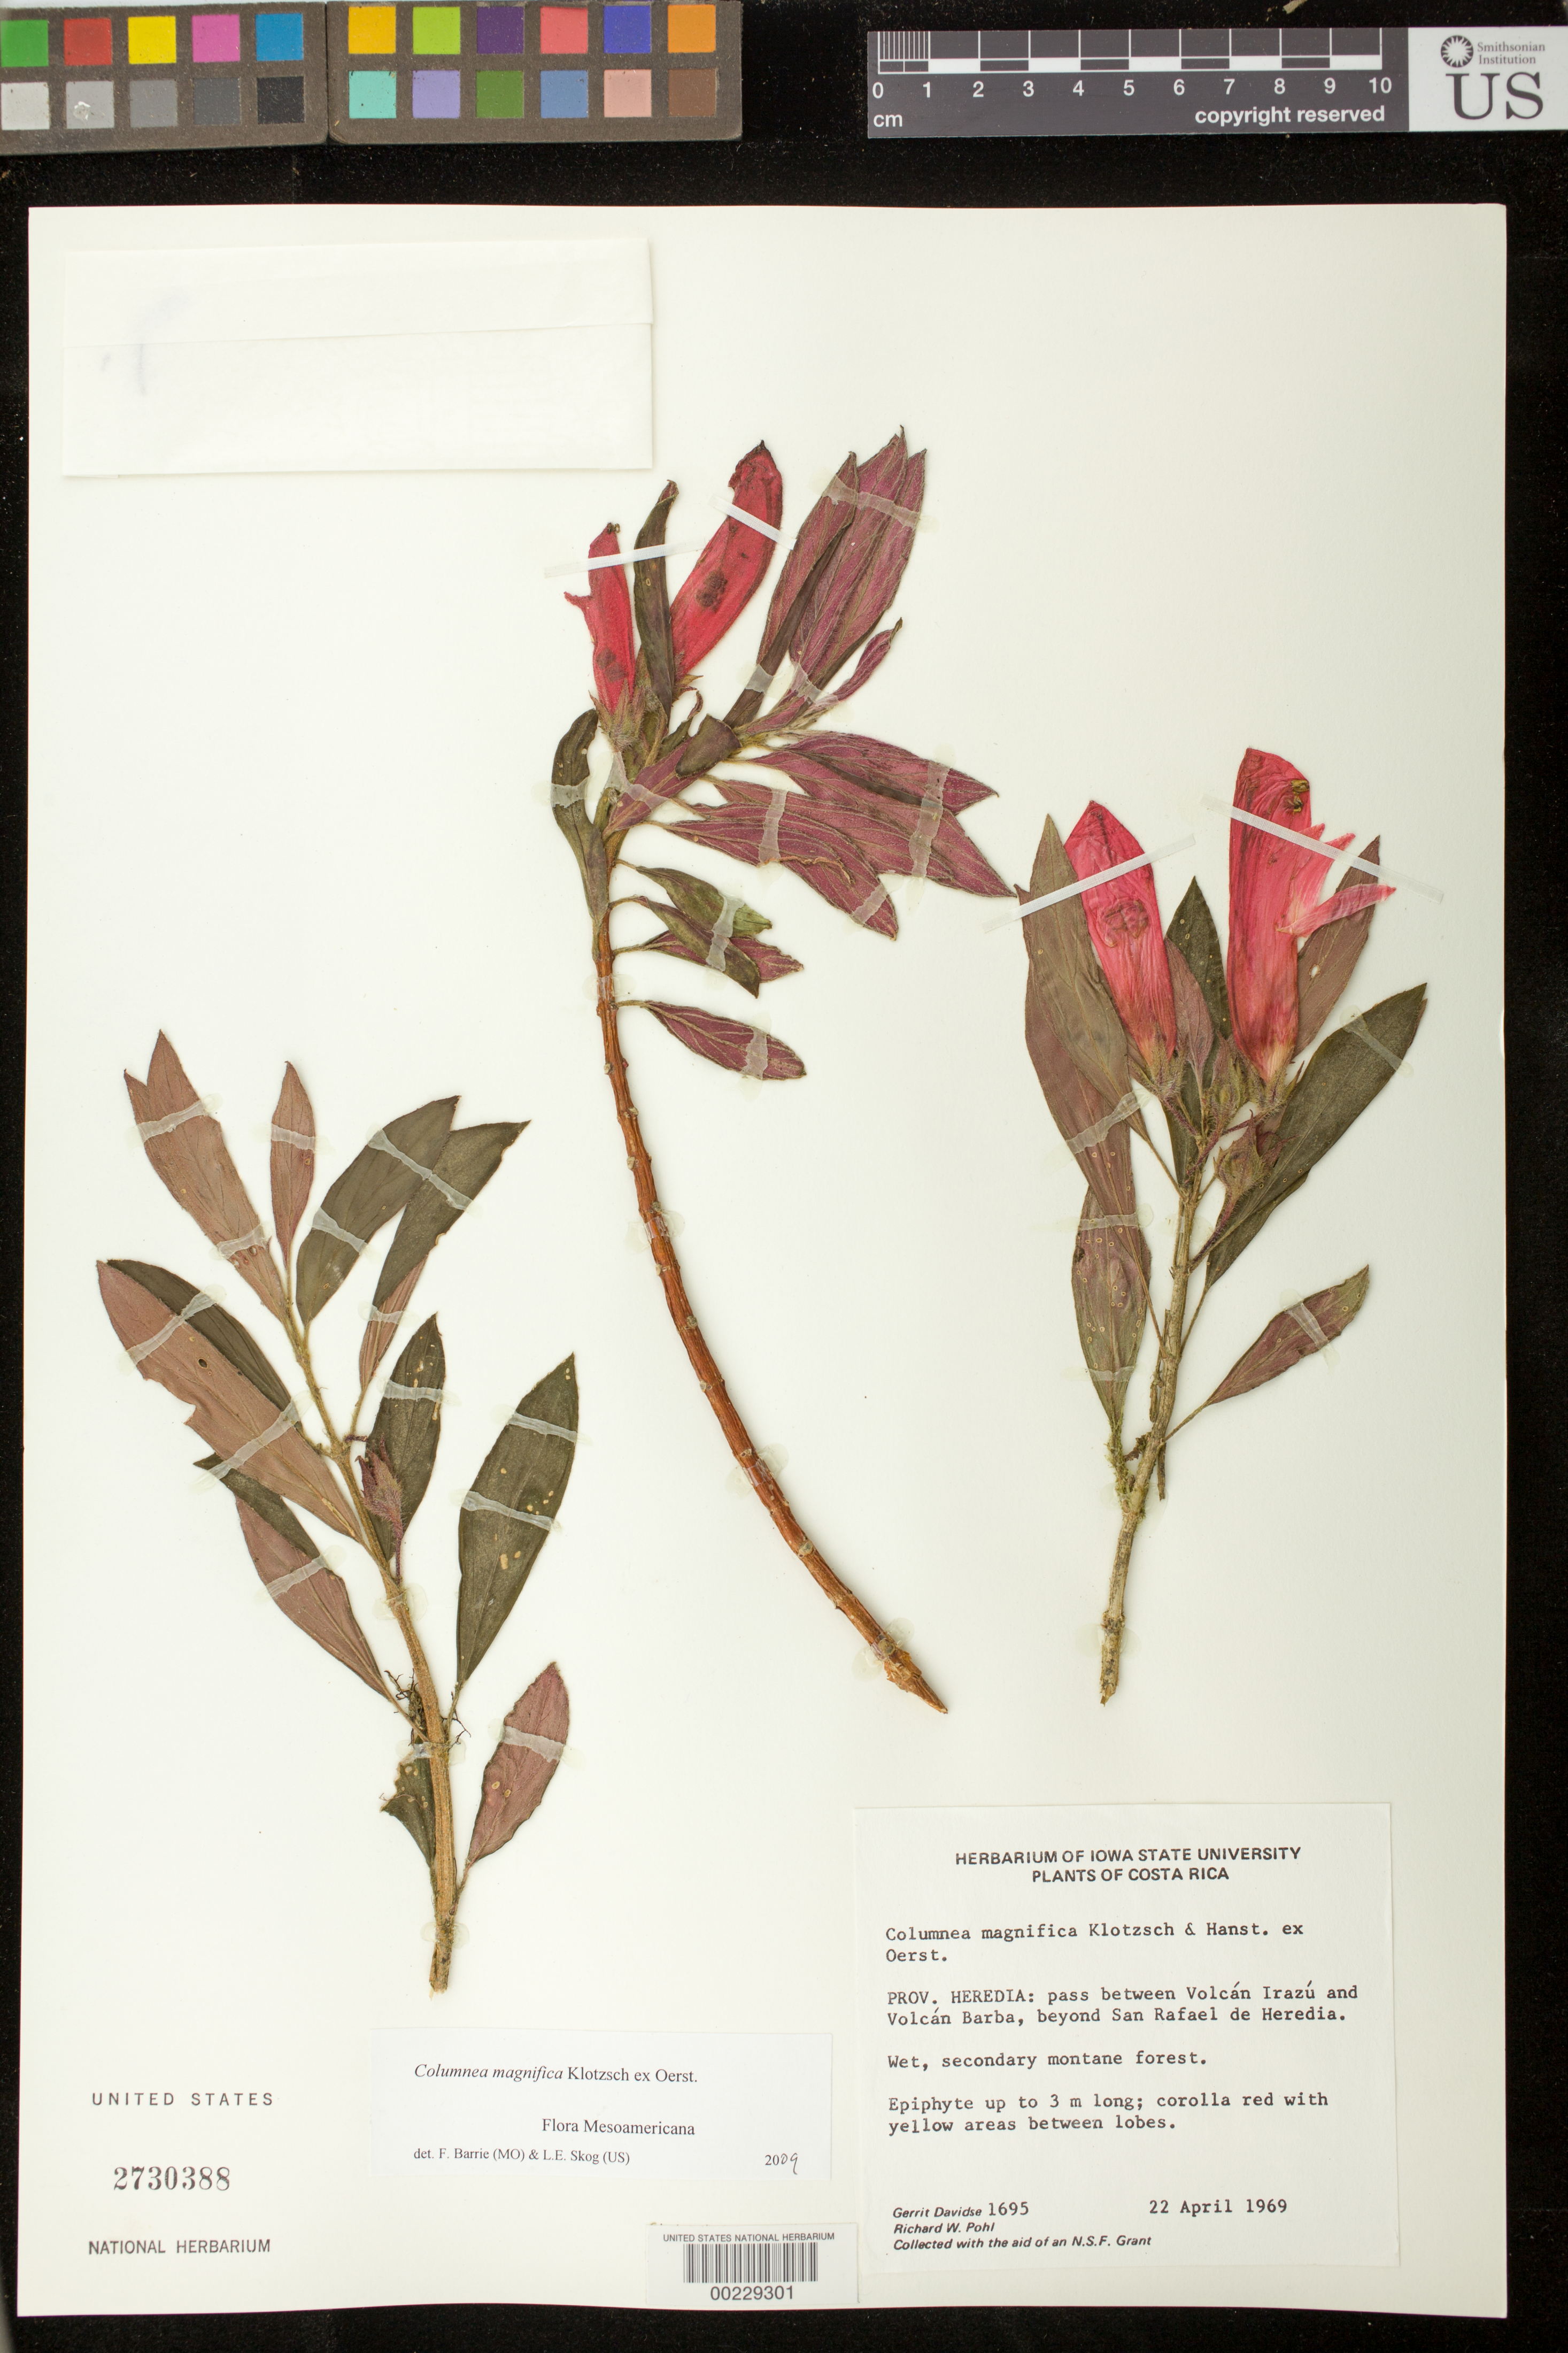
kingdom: Plantae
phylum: Tracheophyta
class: Magnoliopsida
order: Lamiales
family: Gesneriaceae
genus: Columnea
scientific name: Columnea magnifica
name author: Klotzsch ex Oerst.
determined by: Skog, Laurence E.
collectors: G. Davidse & R. W. Pohl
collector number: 1695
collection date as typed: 22 Apr 1969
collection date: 1969-04-22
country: Costa Rica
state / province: Heredia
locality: Pass between Volcan Irazu and Volcan Barba, beyond San Rafael de Heredia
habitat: Wet, secondary montane forest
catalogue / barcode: US 2730388